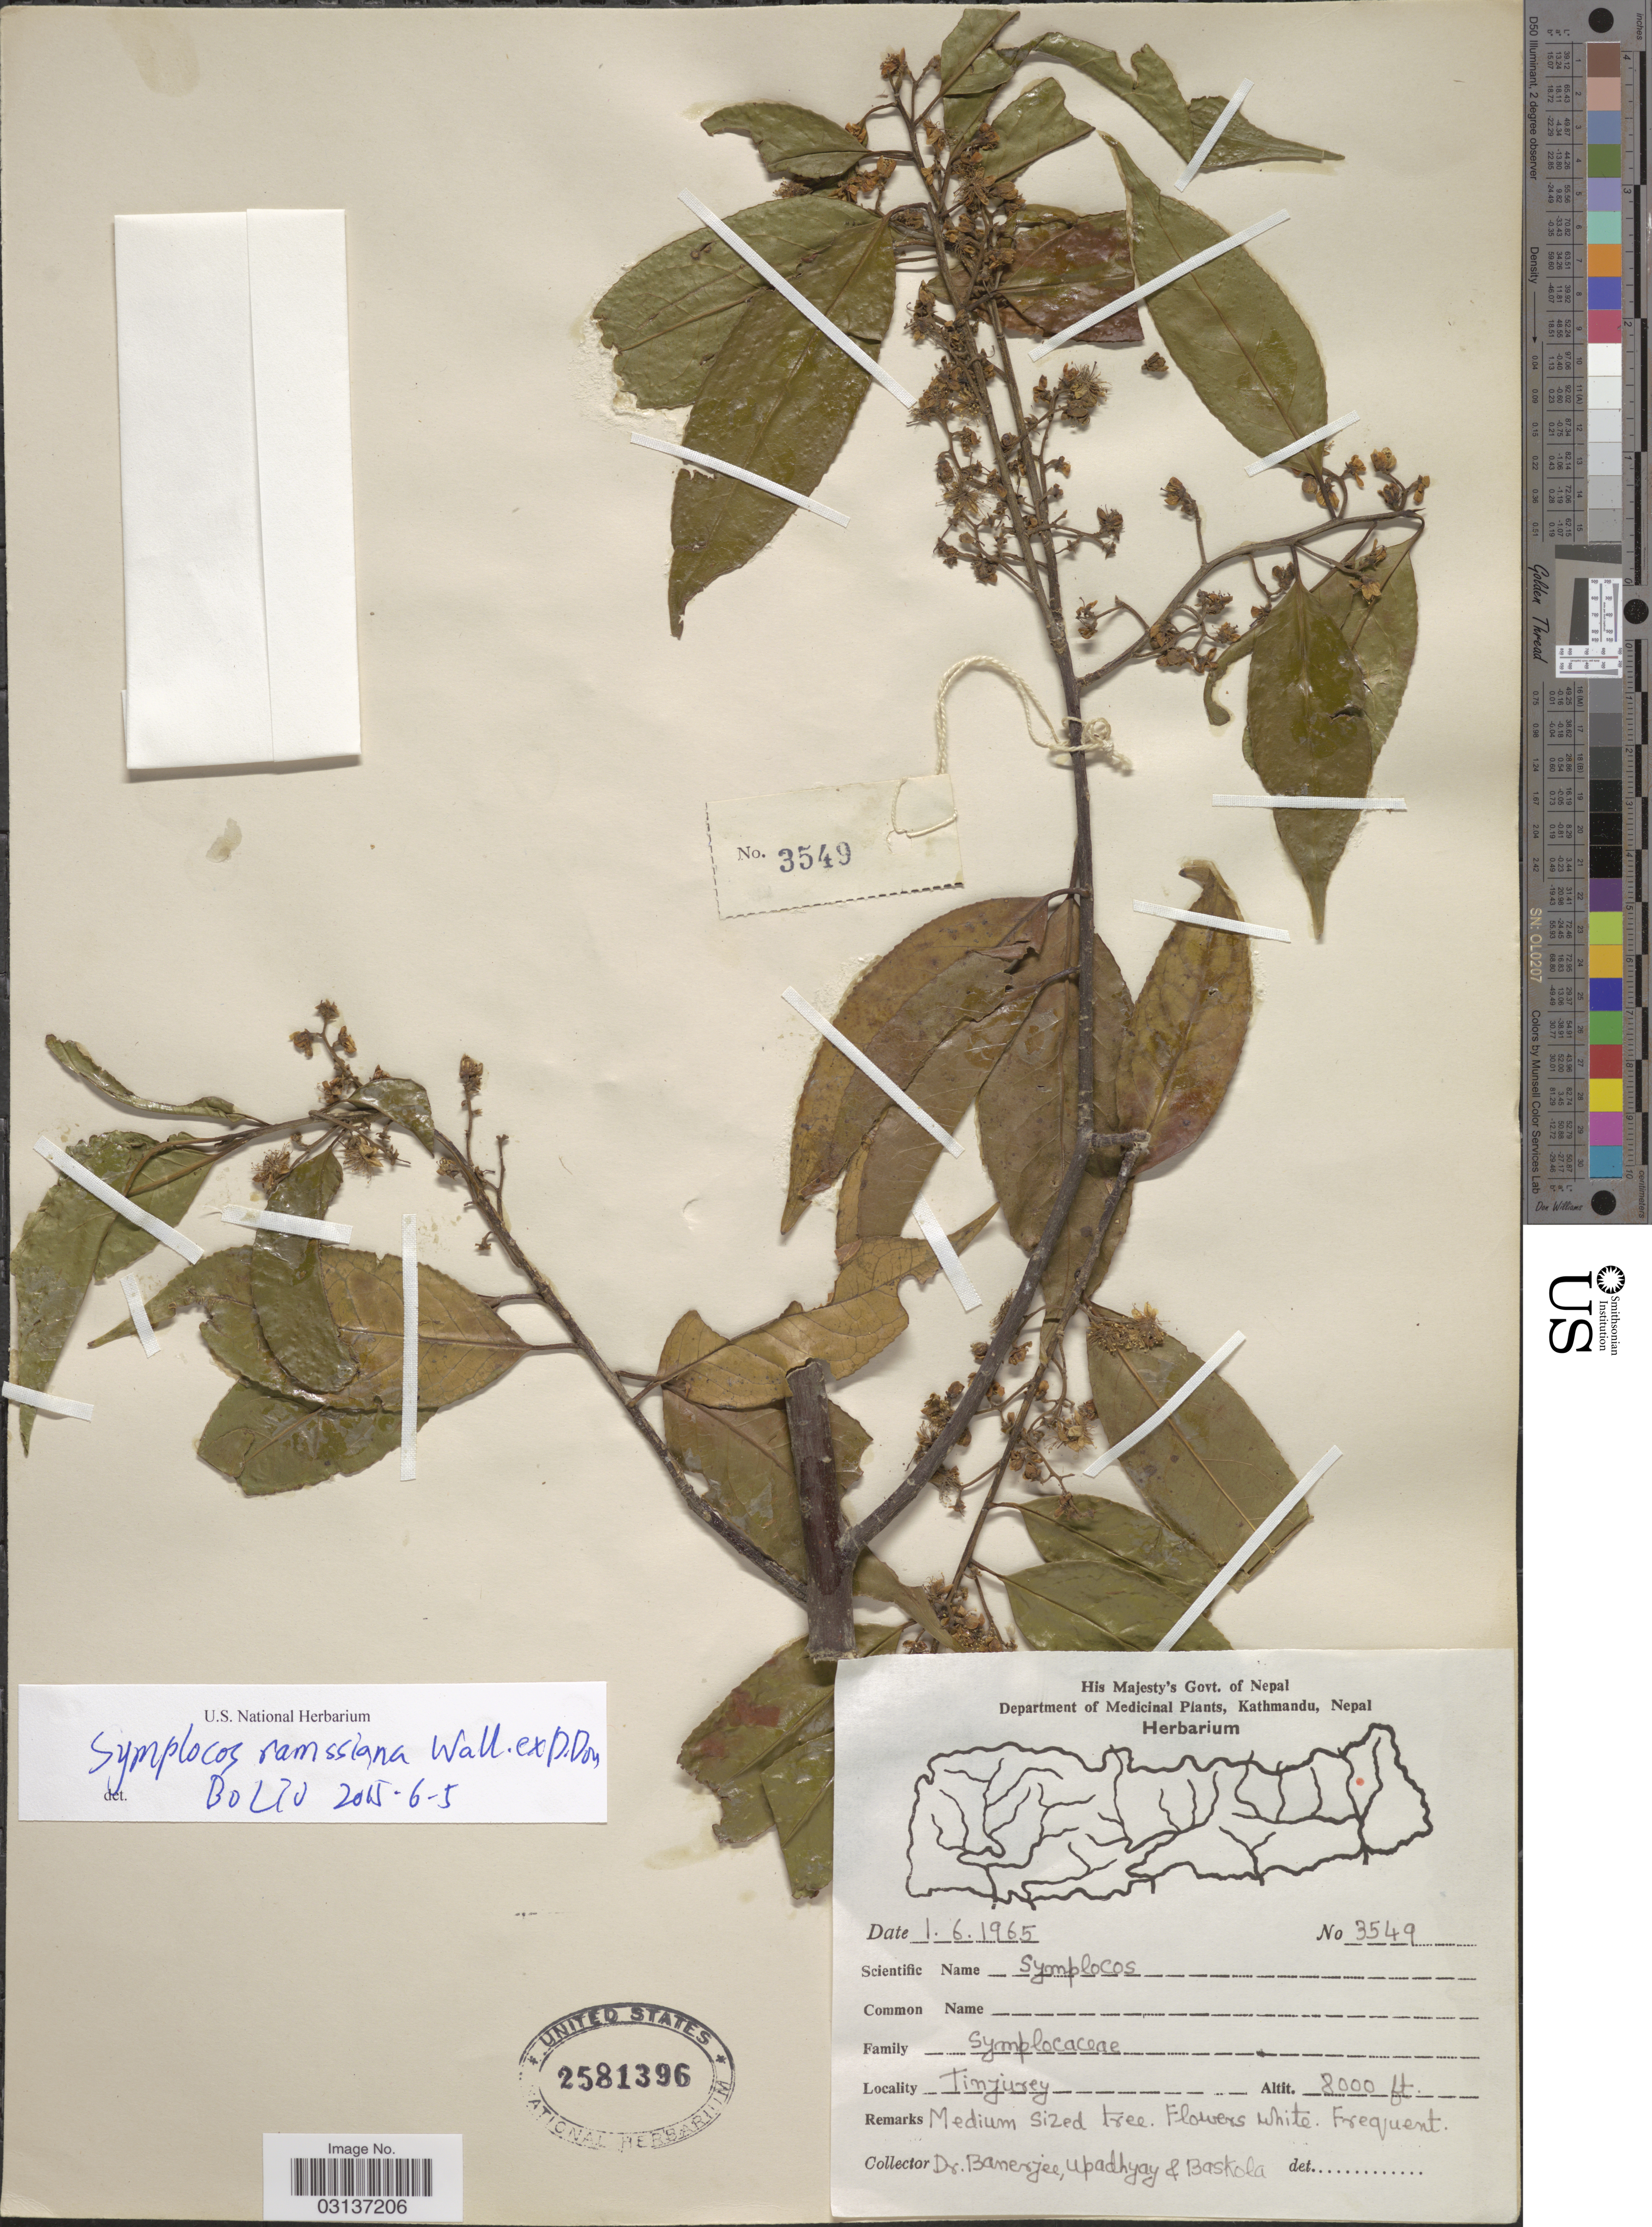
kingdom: Plantae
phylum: Tracheophyta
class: Magnoliopsida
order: Ericales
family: Symplocaceae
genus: Symplocos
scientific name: Symplocos ramosissima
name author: Wall.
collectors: -. Banerjee, Upadhyay, -- & Baskola, --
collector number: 3549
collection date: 1965-06-01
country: Nepal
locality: Tinjurey [interpreted].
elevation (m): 2438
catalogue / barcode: US 2581396